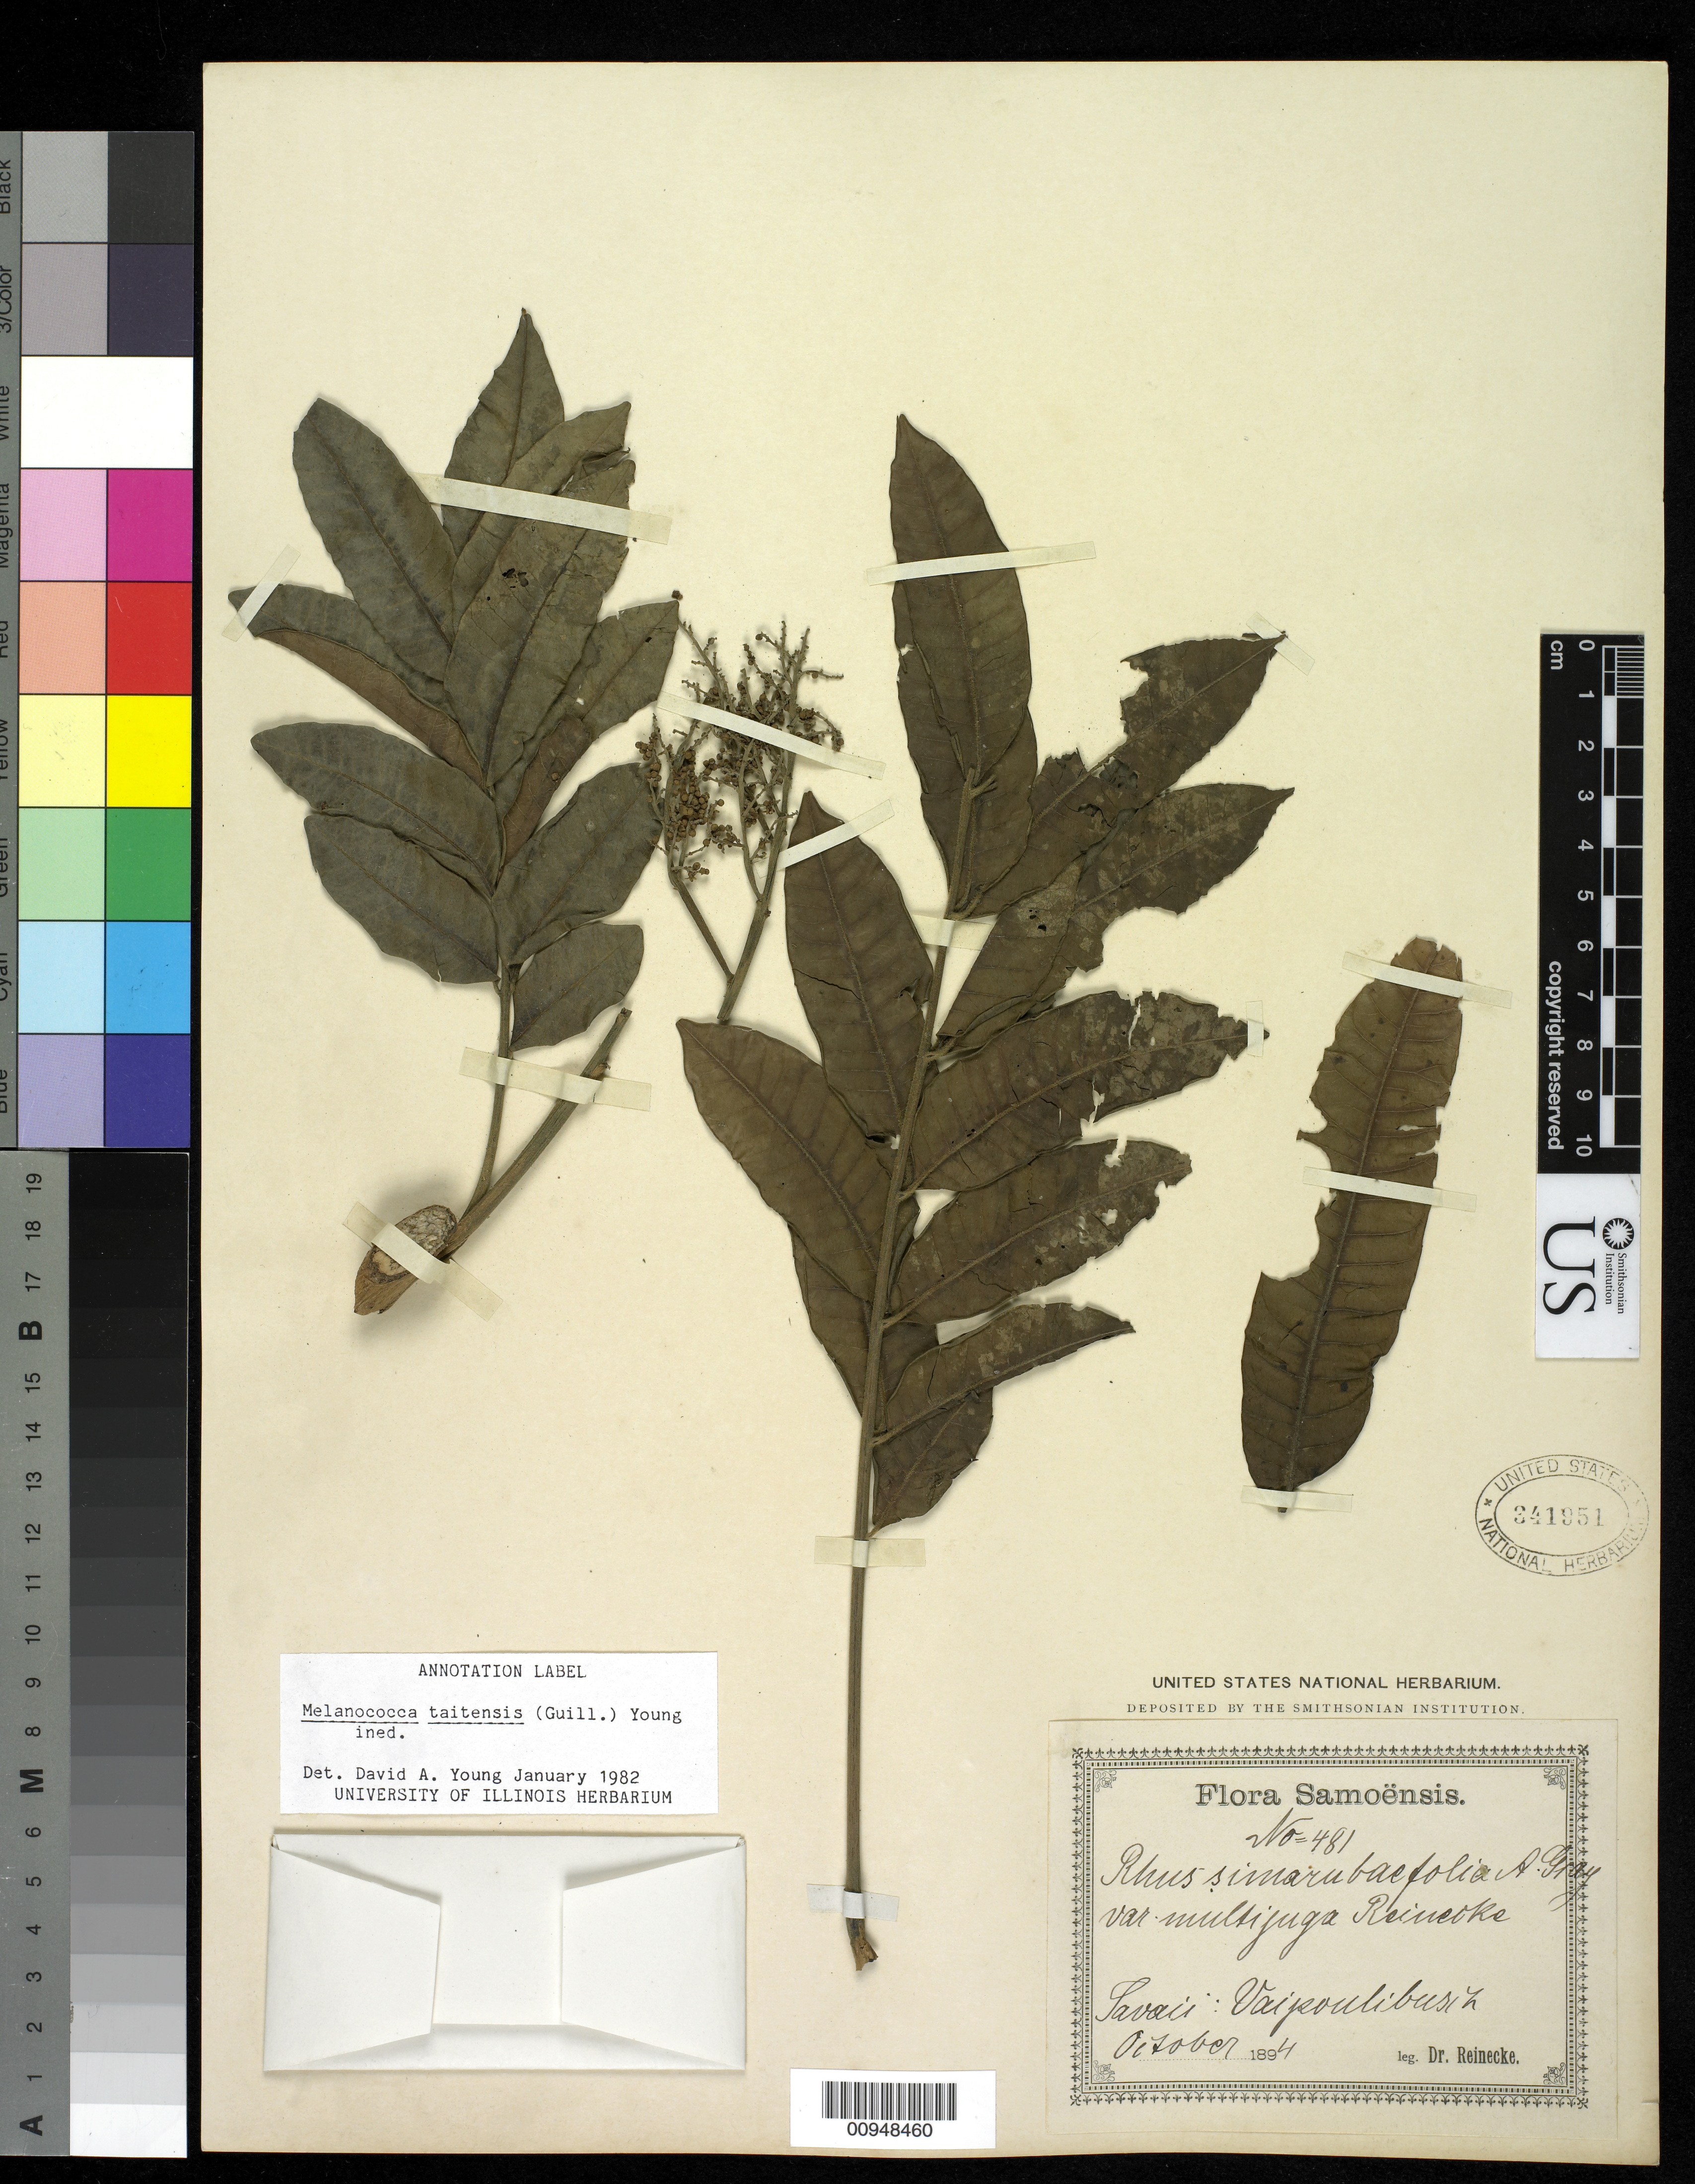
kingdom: Plantae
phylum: Tracheophyta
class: Magnoliopsida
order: Sapindales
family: Anacardiaceae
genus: Rhus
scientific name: Rhus taitensis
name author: Guill.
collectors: -- Reinecke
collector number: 481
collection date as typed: Oct 1894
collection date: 1894-10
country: Samoa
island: Savai'i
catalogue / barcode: US 341951